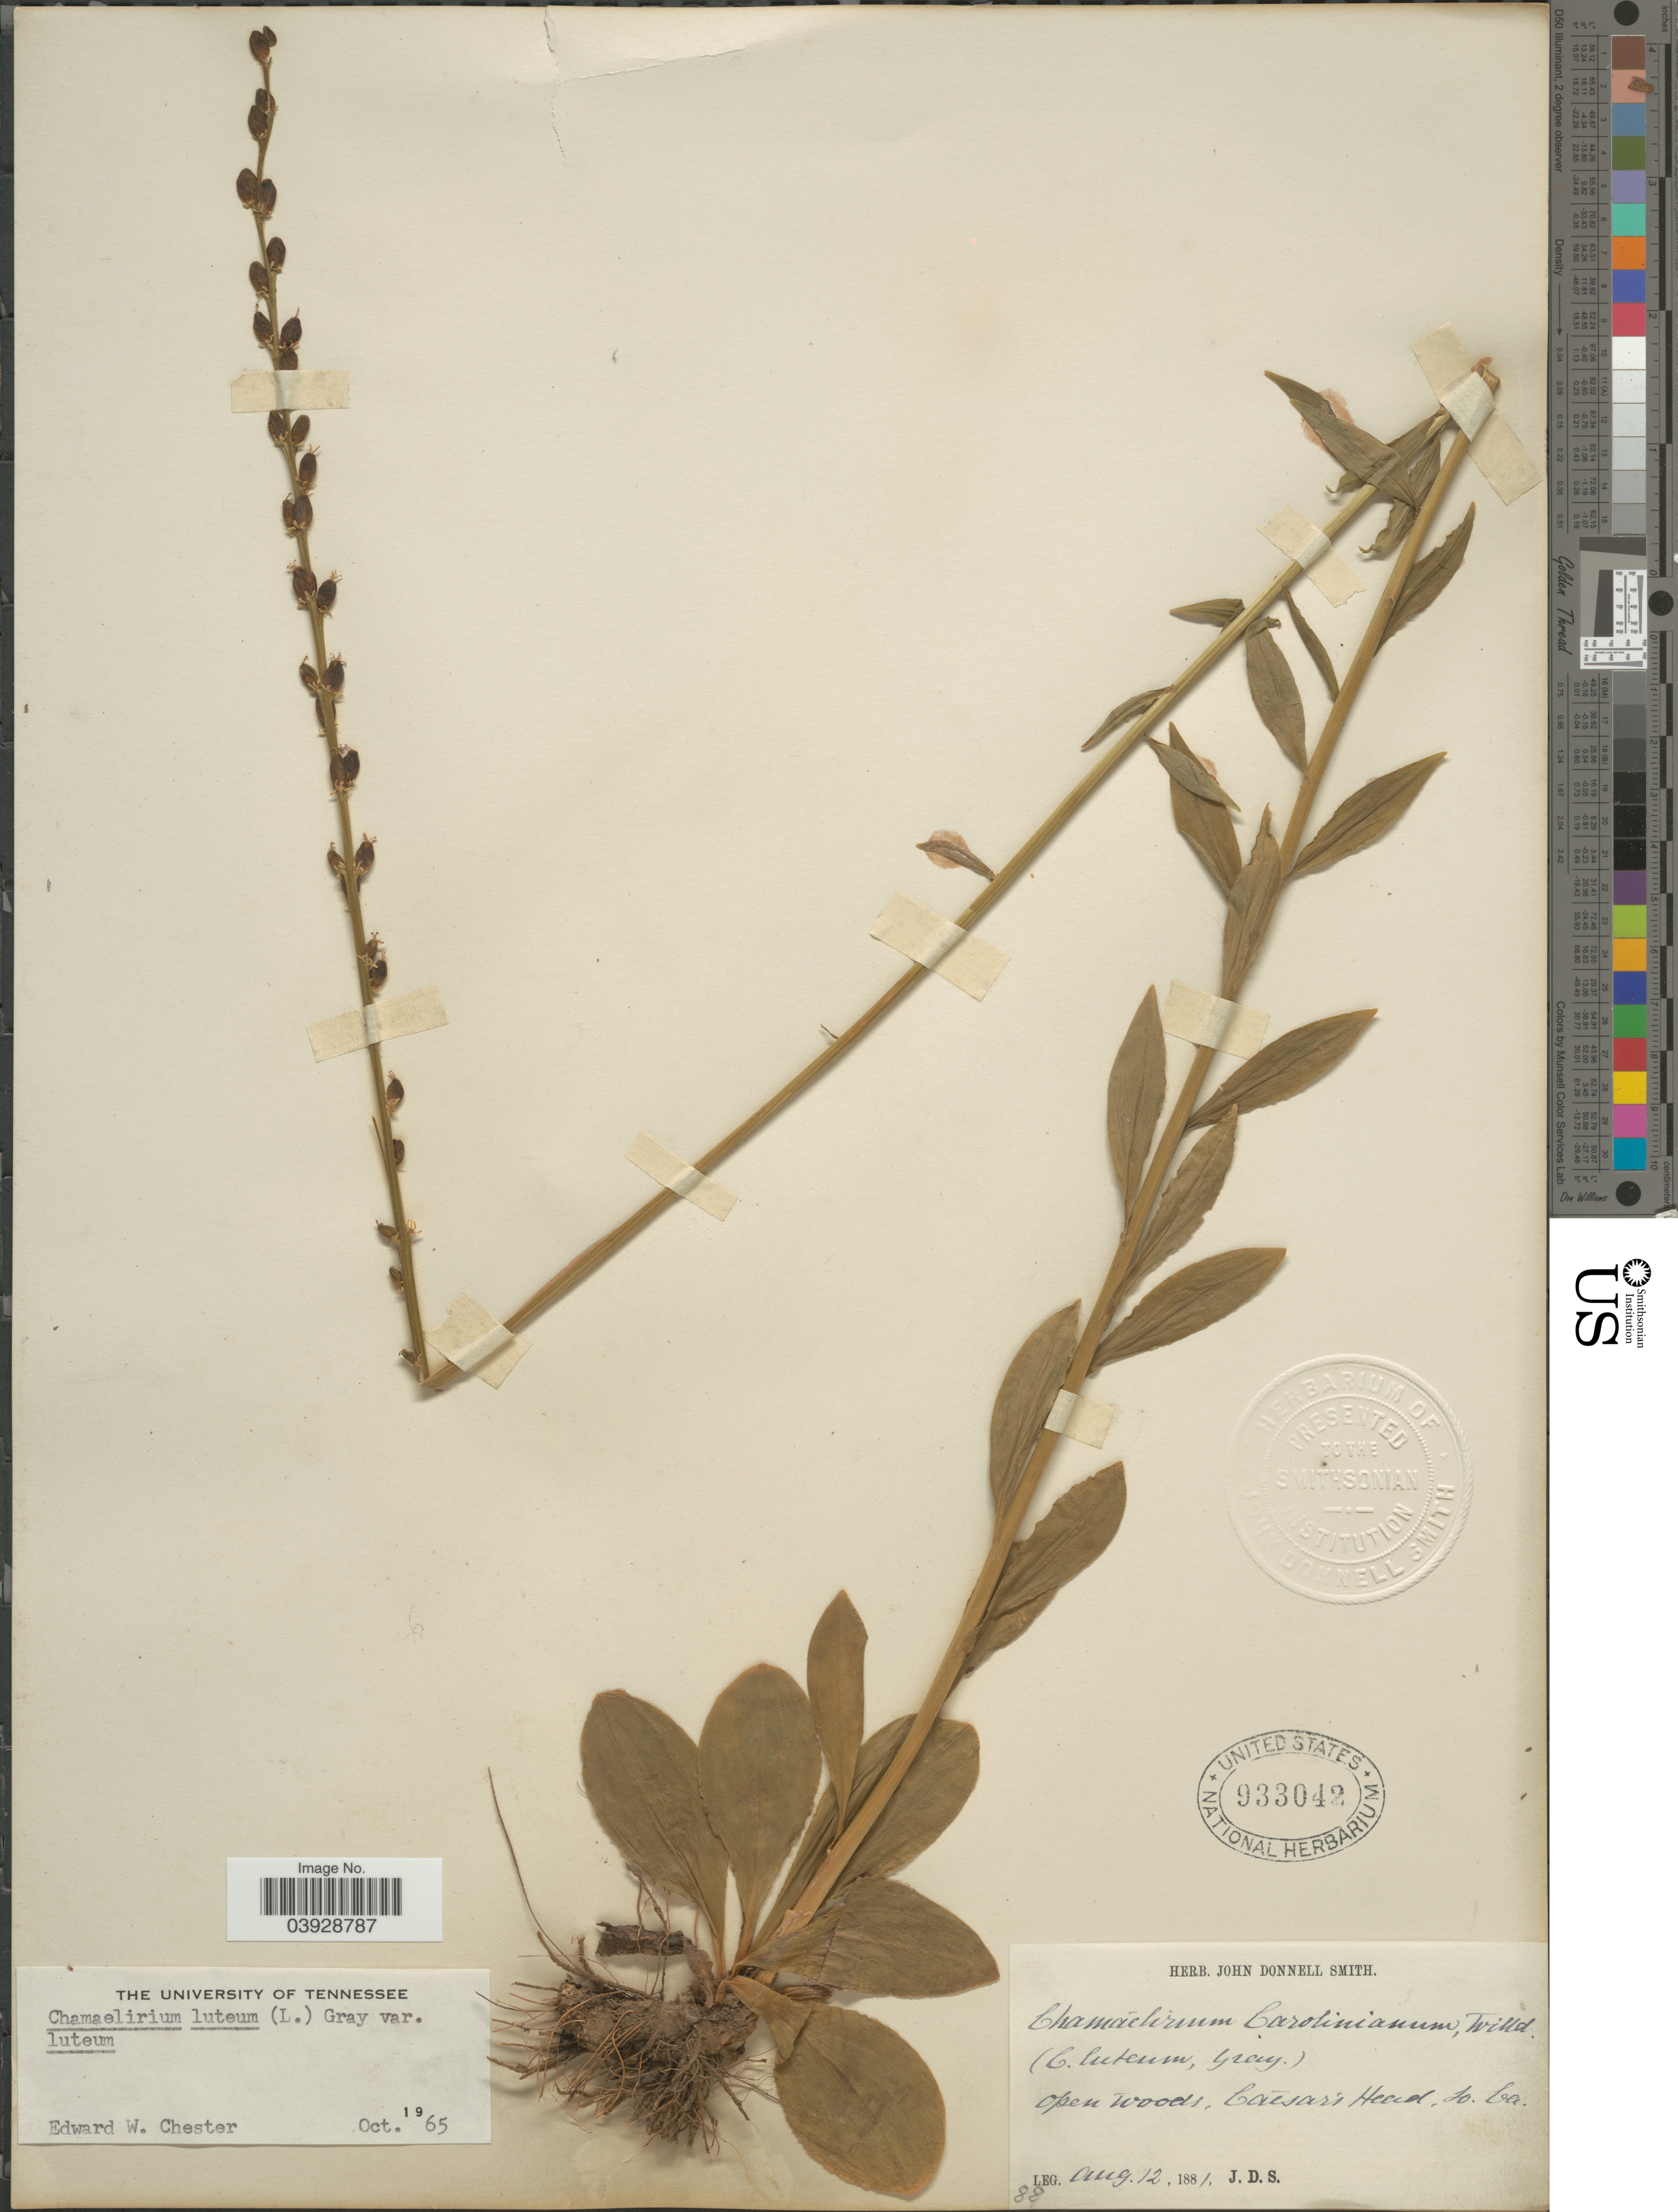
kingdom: Plantae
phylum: Tracheophyta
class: Liliopsida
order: Liliales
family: Melanthiaceae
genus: Chamaelirium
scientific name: Chamaelirium luteum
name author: (L.) A. Gray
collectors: J. Donnell Smith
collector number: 88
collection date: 1881-08-12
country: United States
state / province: South Carolina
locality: Caesar's Head.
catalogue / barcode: US 933042